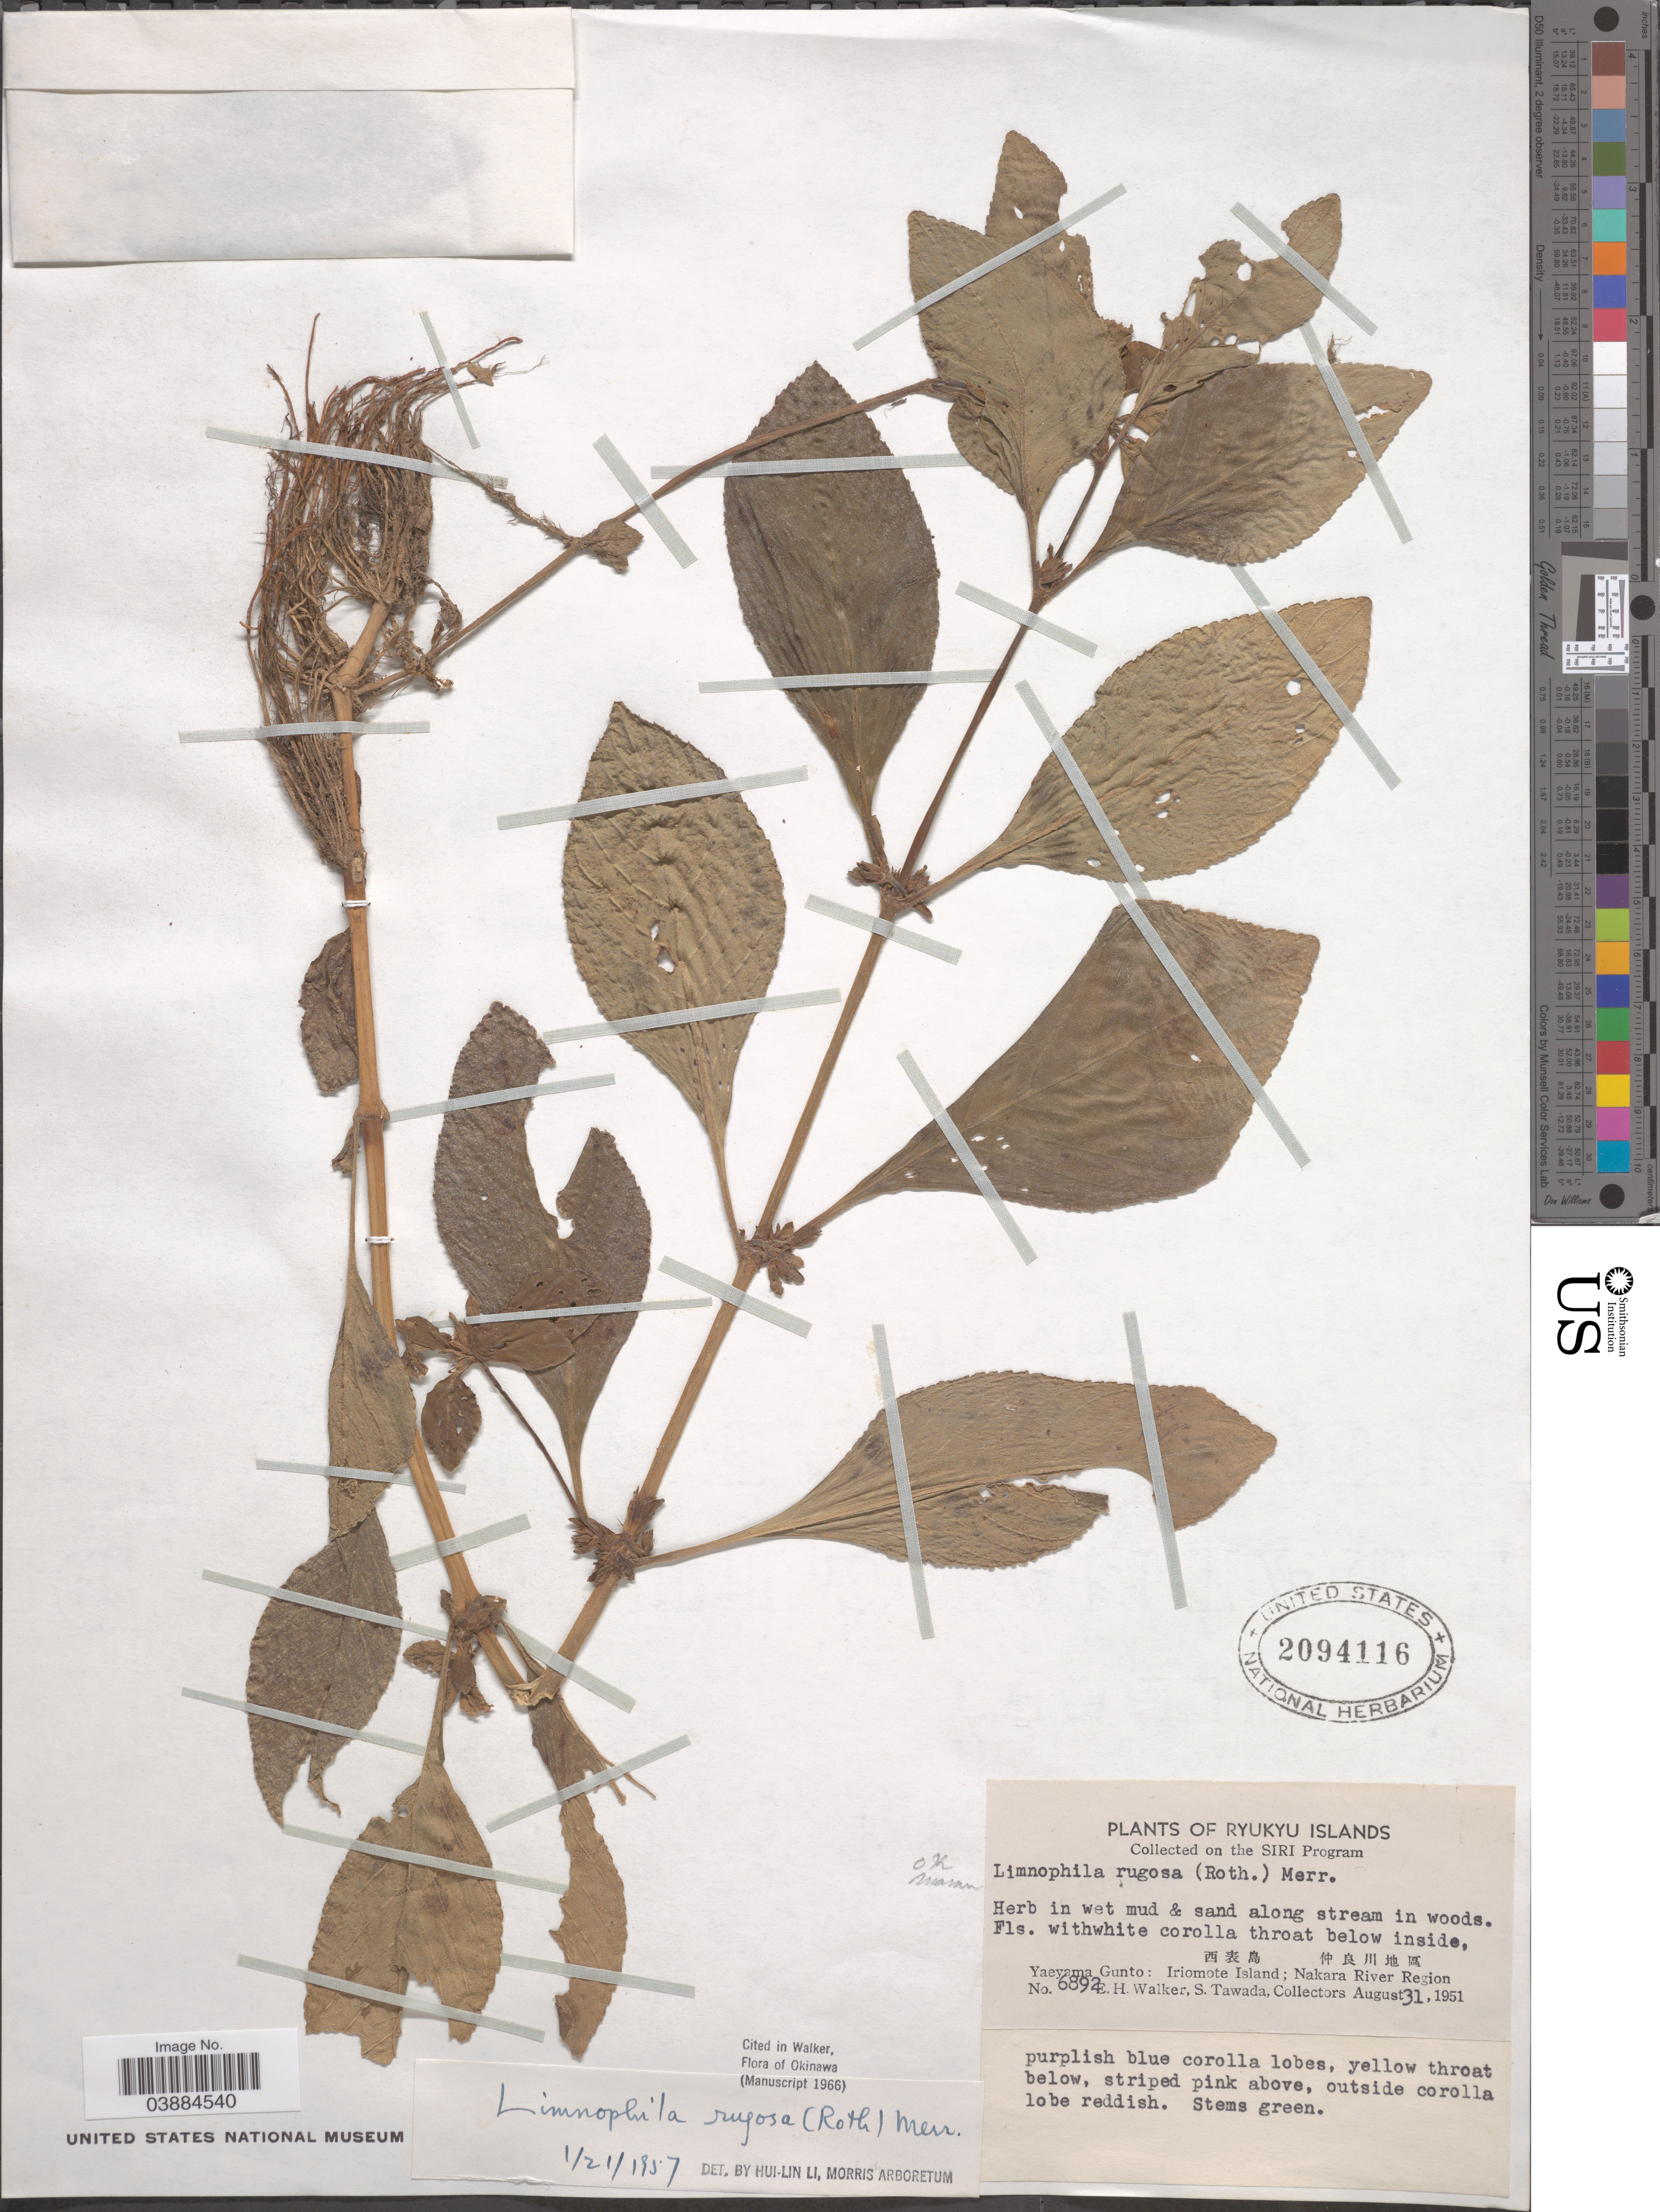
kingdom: Plantae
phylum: Tracheophyta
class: Magnoliopsida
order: Lamiales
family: Plantaginaceae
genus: Limnophila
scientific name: Limnophila rugosa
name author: (Roth) Merr.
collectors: E. H. Walker & S. Tawada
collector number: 6892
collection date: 1951-08-31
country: Japan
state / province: Okinawa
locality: Ryukyu Islands. Yaeyama Gunto: Iriomote Island; Nakara River Region.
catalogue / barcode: US 2094116